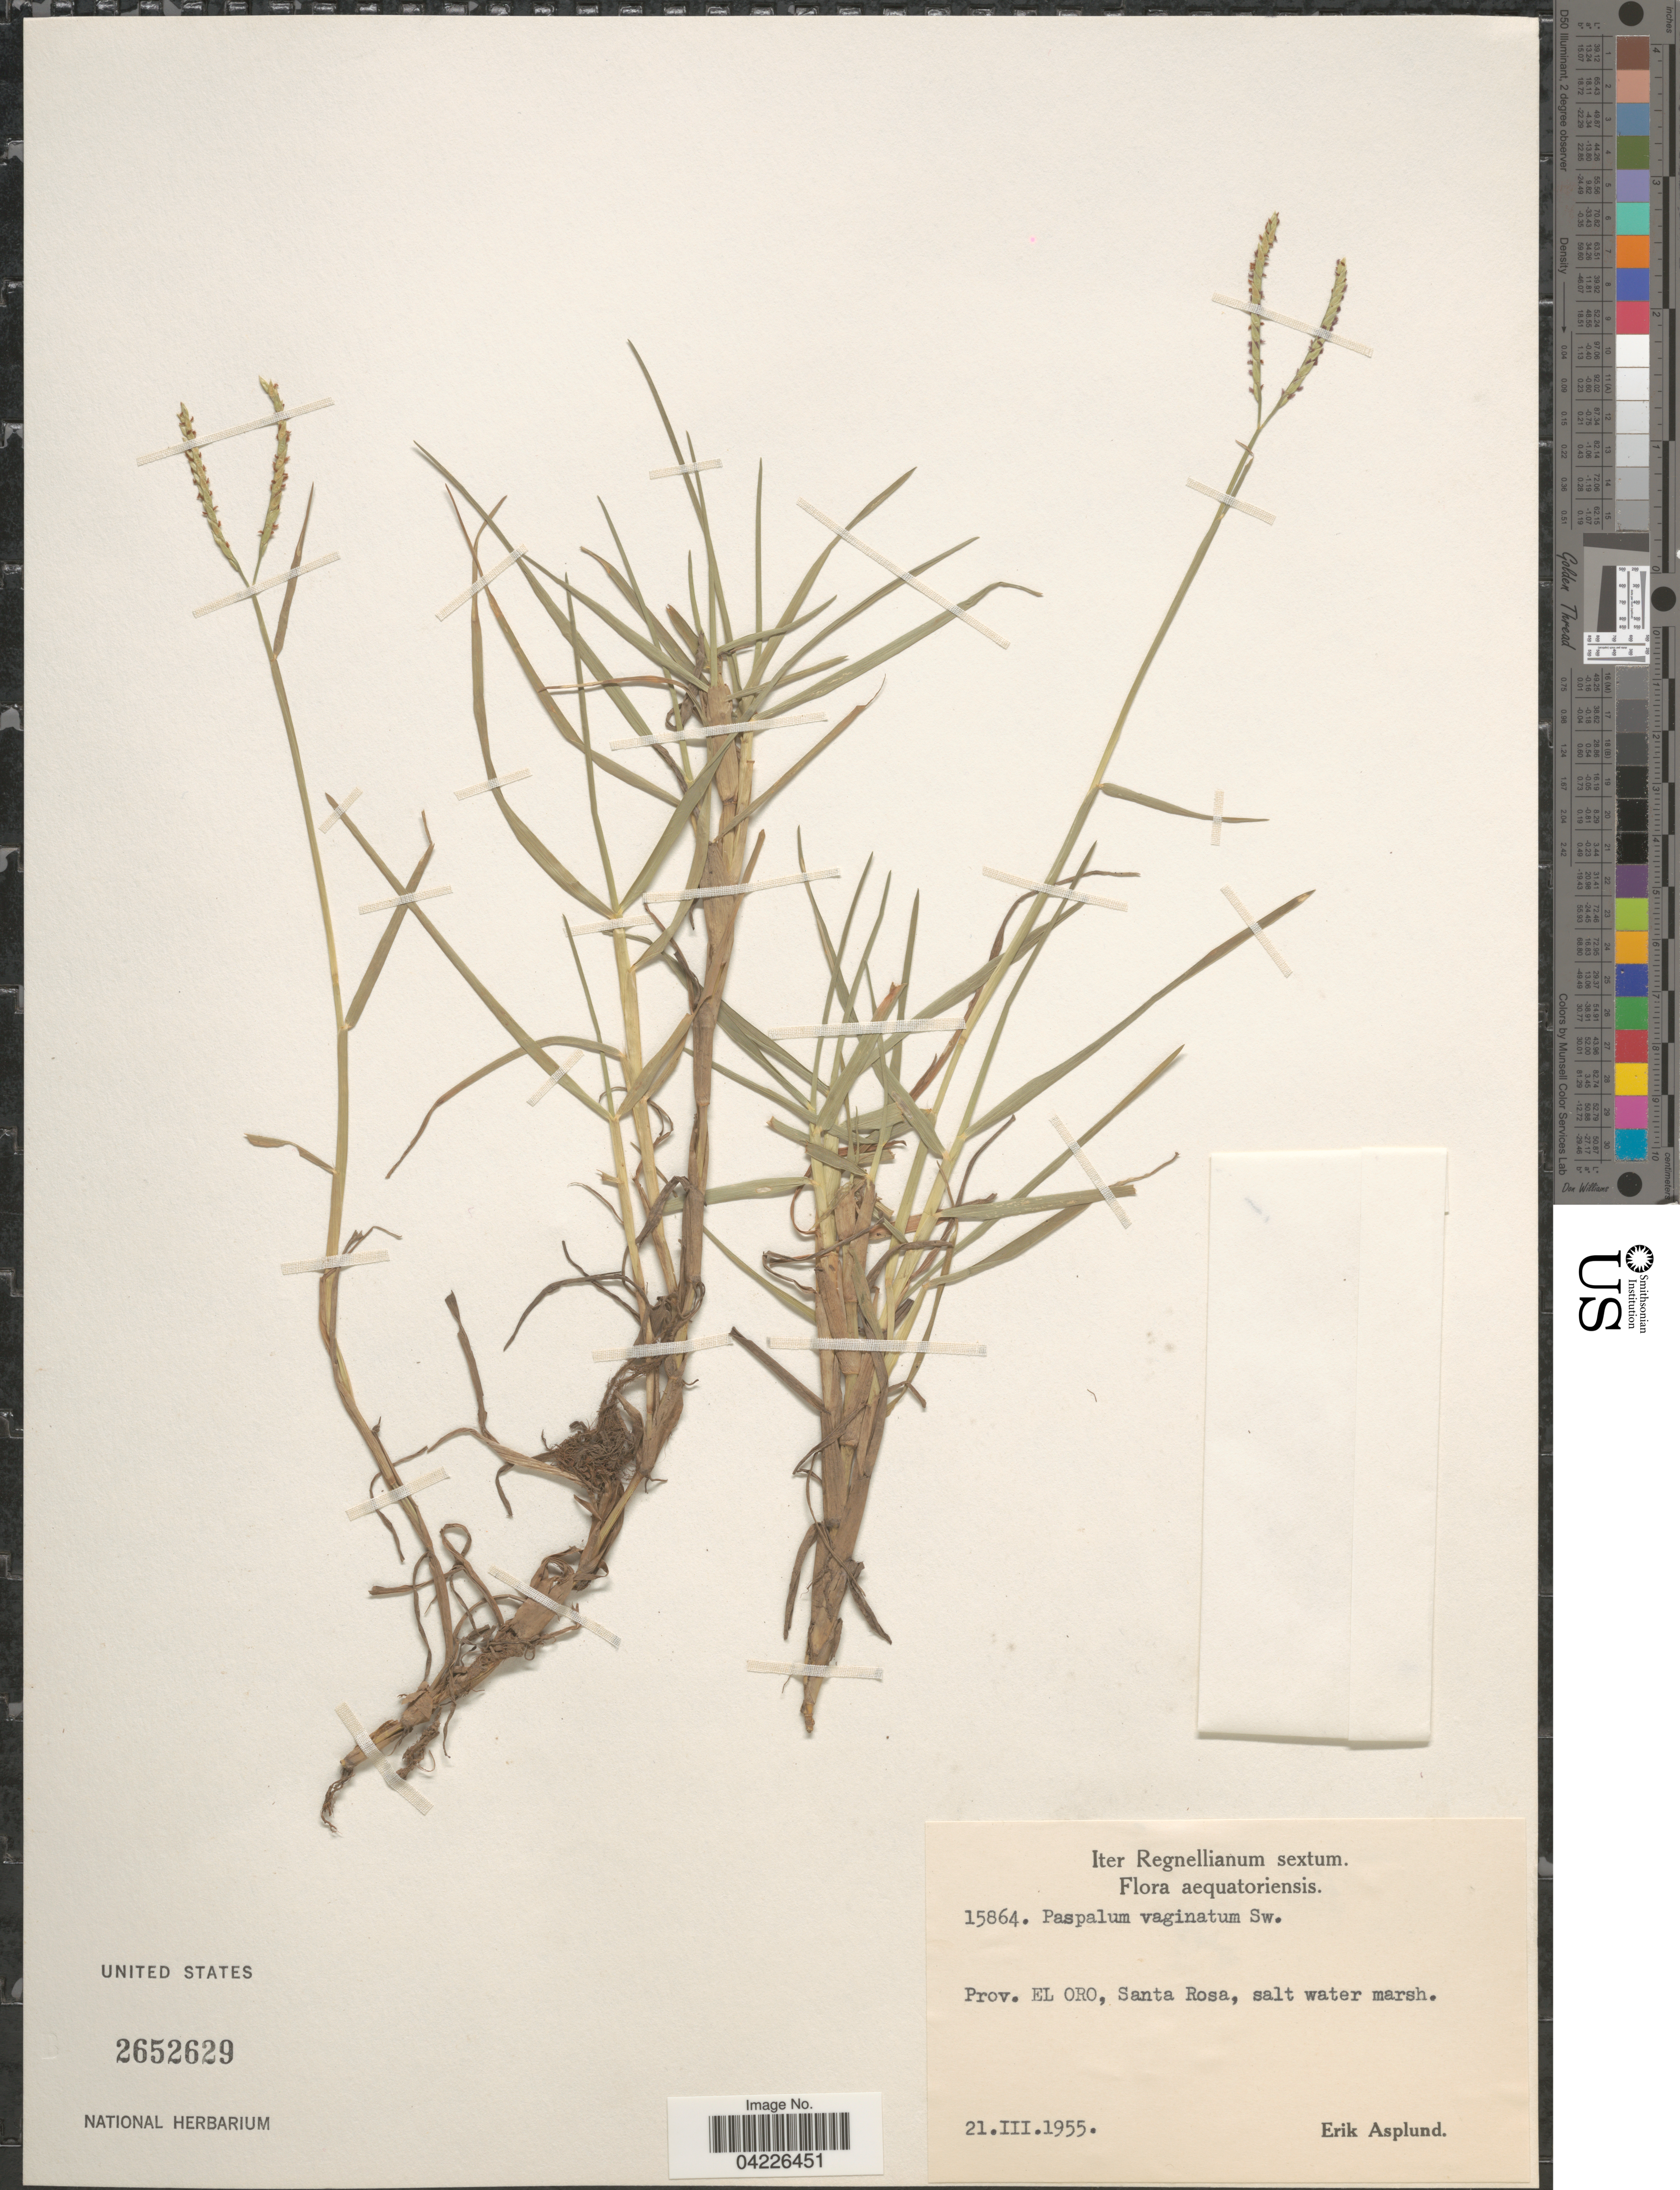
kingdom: Plantae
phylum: Tracheophyta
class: Liliopsida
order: Poales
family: Poaceae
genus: Paspalum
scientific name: Paspalum vaginatum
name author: Sw.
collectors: E. Asplund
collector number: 15864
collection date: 1955-03-21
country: Ecuador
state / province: El Oro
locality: Iter Regnellianum sextum. Santa Rosa.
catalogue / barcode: US 2652629